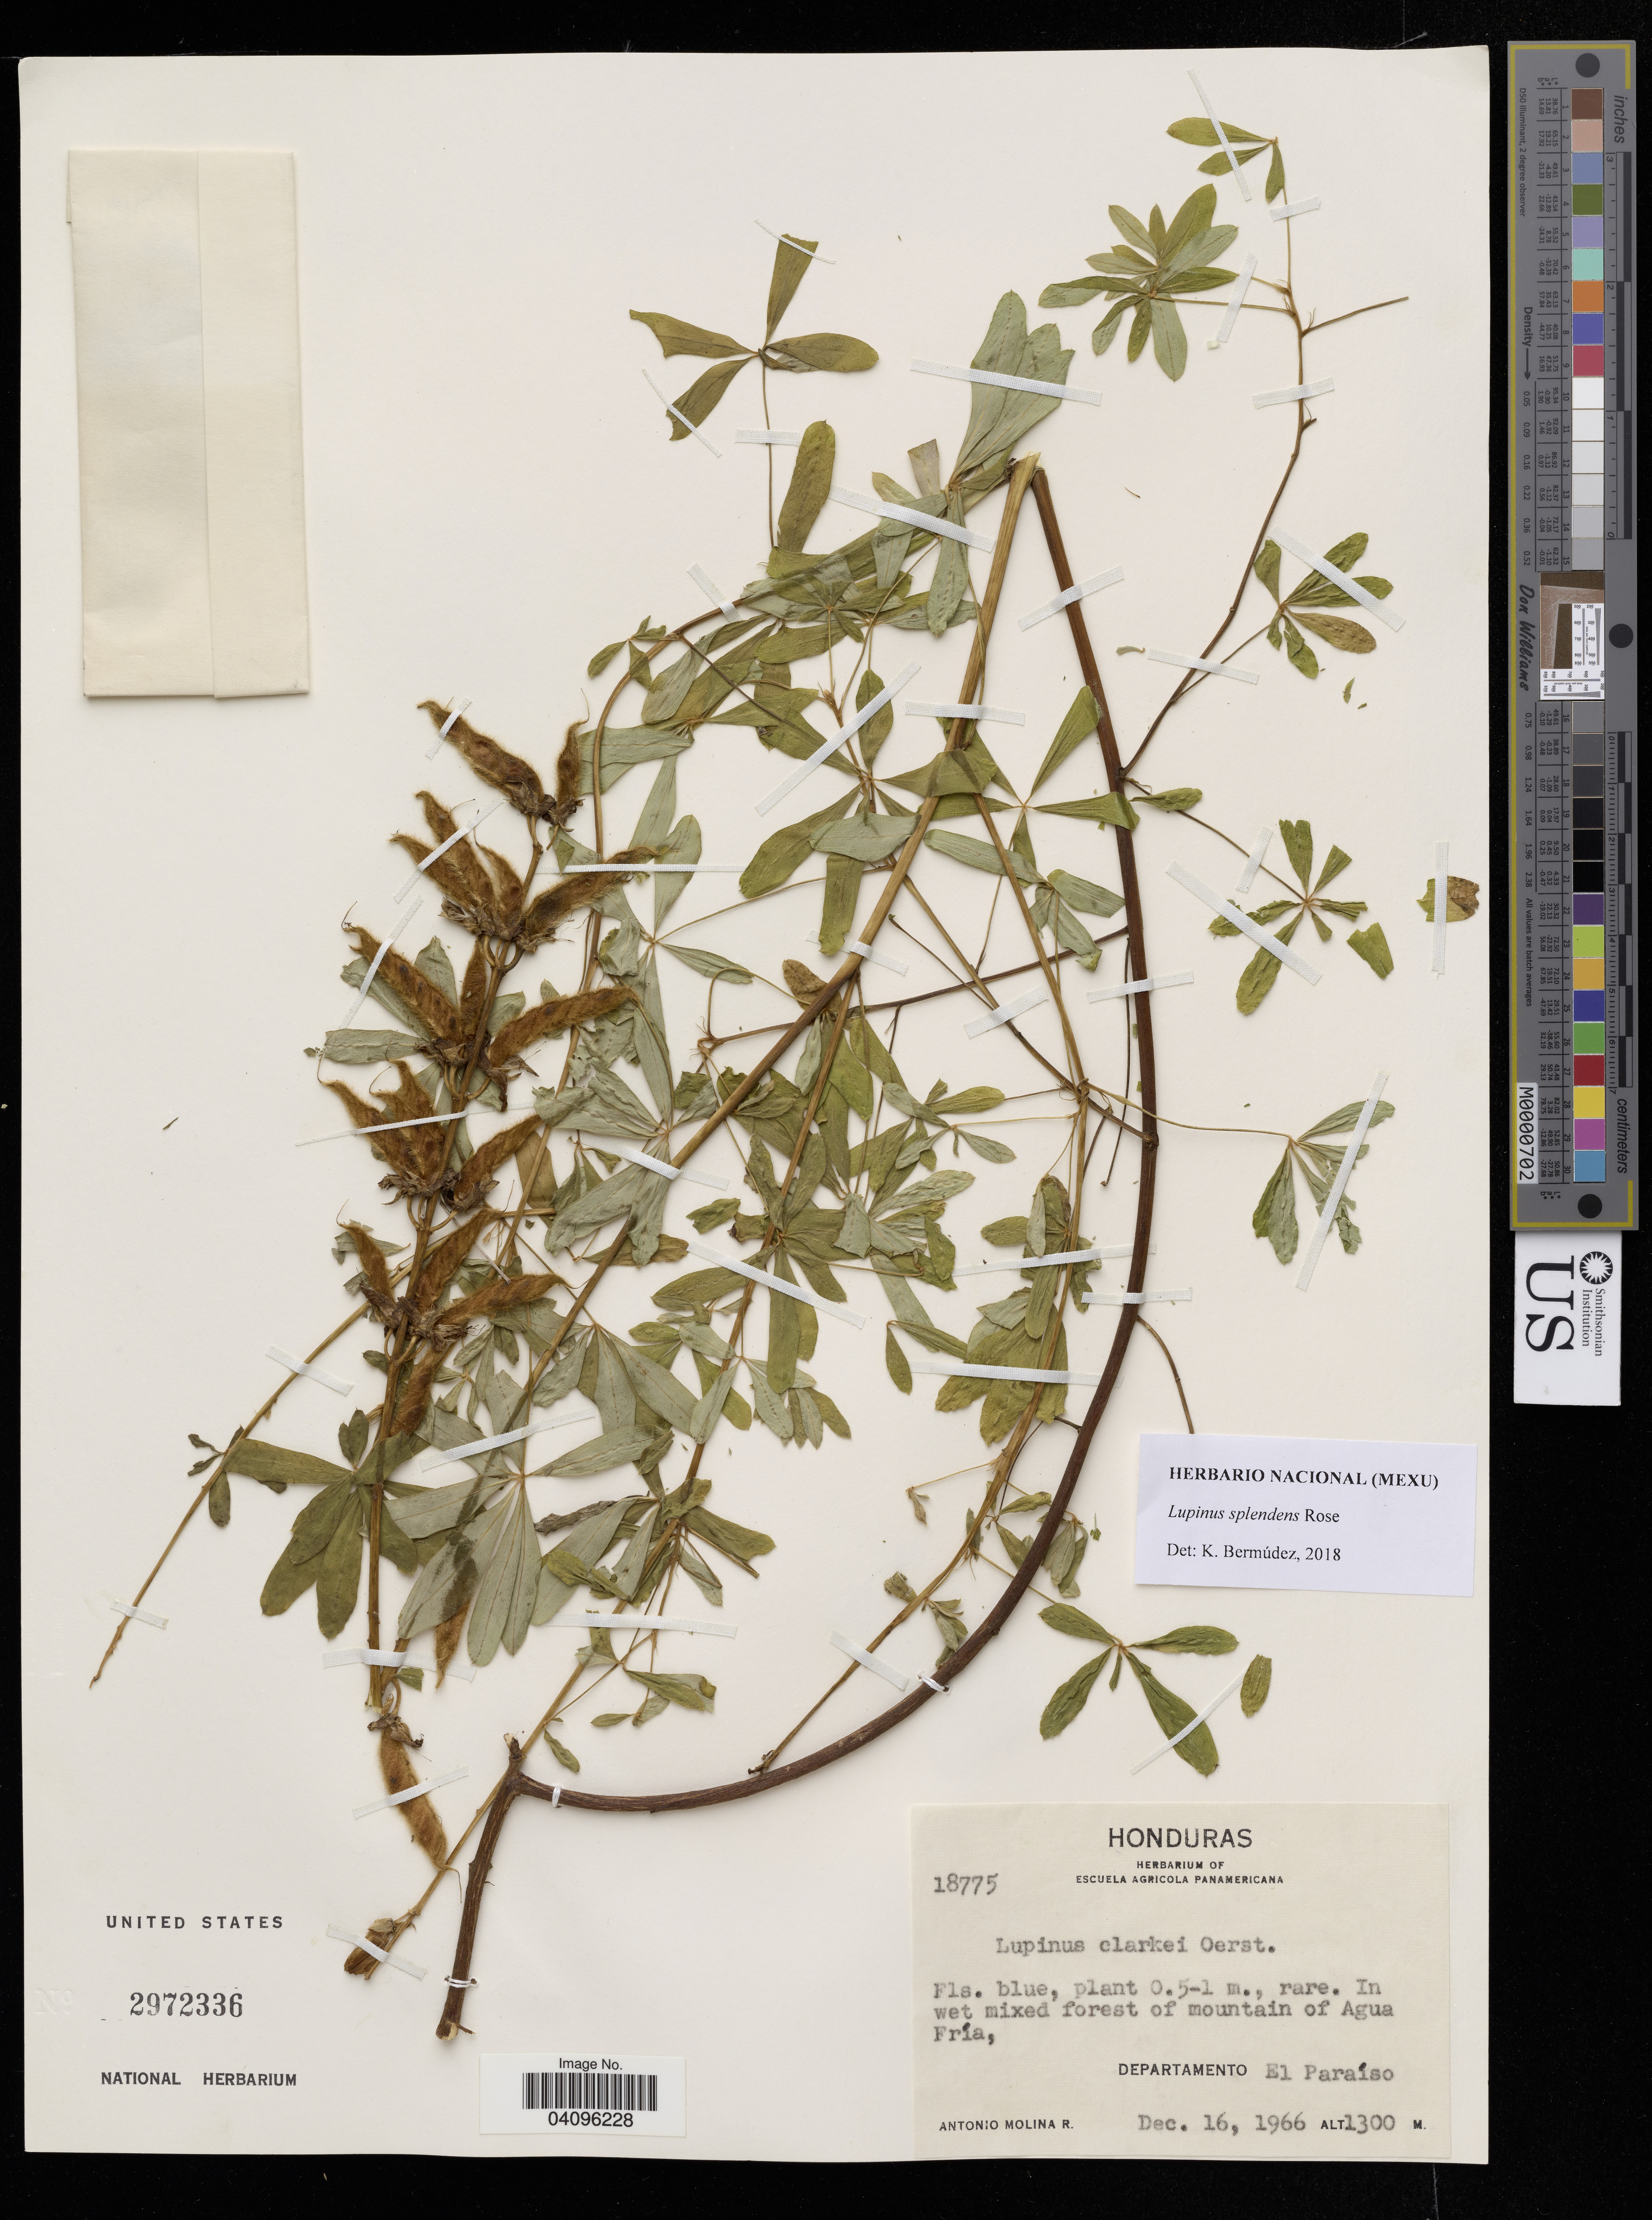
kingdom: Plantae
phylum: Tracheophyta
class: Magnoliopsida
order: Fabales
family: Fabaceae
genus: Lupinus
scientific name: Lupinus splendens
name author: Rose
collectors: A. Molina R.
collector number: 18775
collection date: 1966-12-16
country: Honduras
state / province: El Paraiso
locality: Honduras. In wet mixed forest of mountain of Agua Fria. Departamento El Paraiso.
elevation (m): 1300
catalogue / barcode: US 2972336